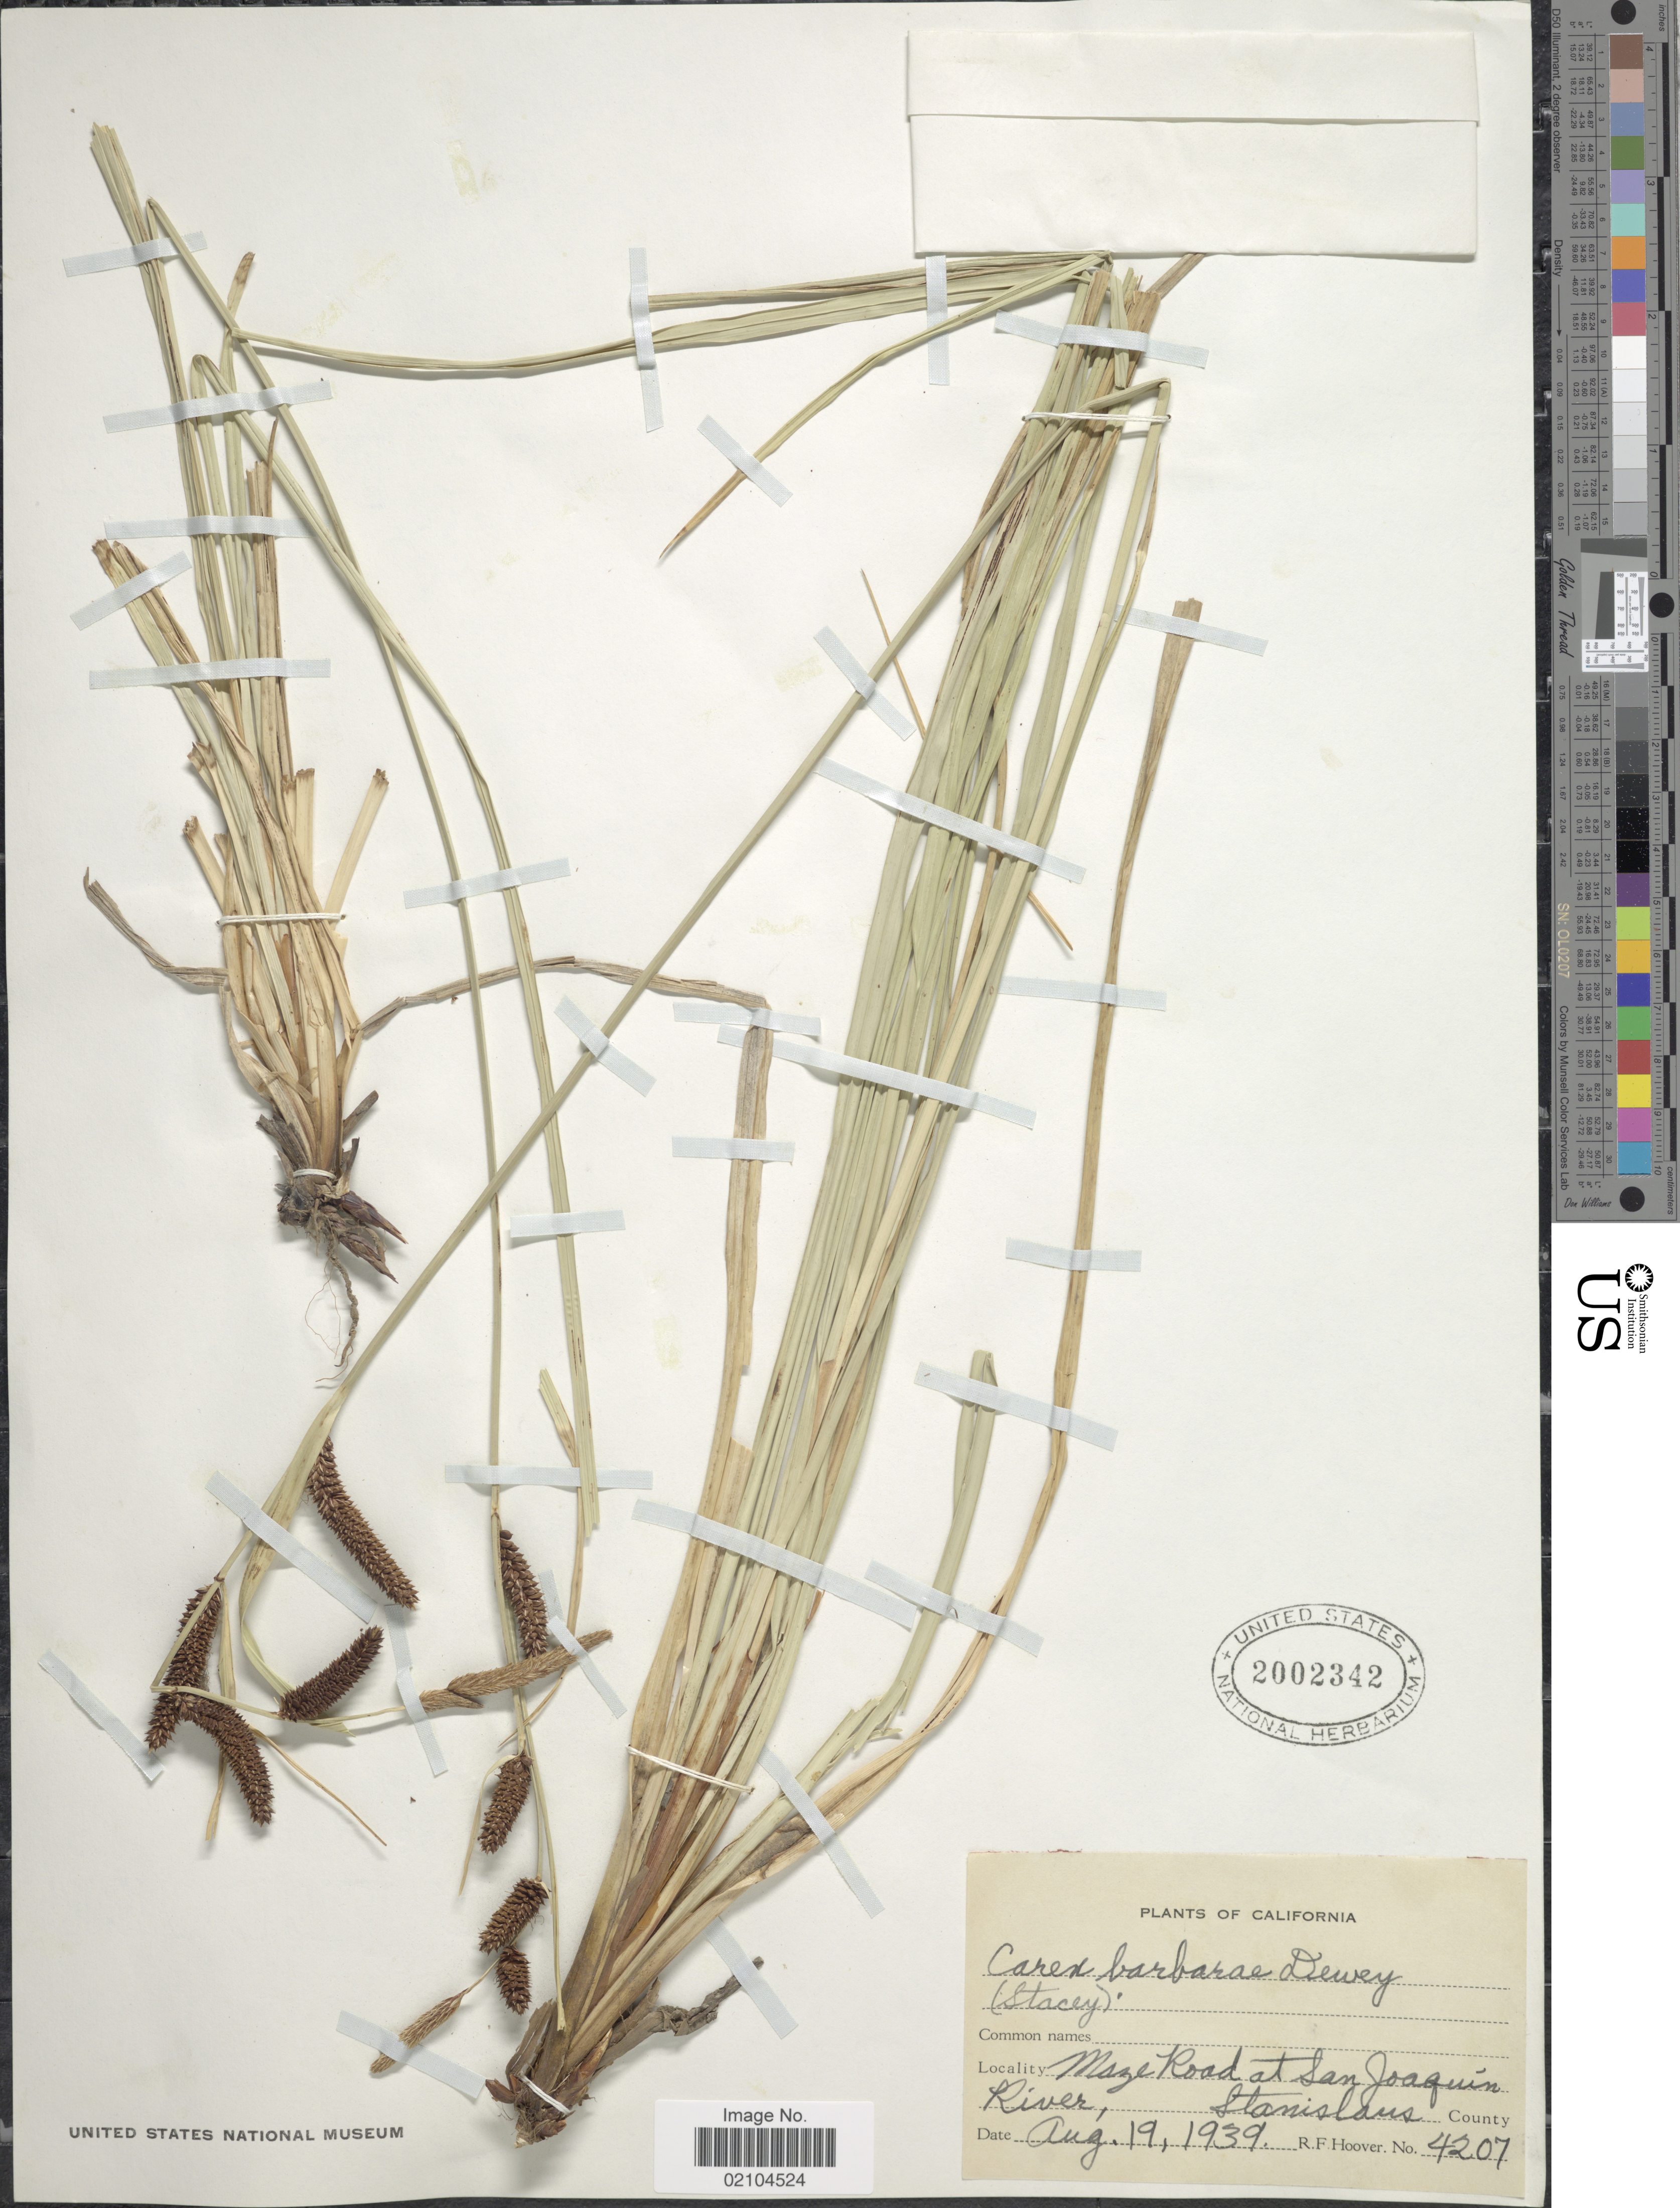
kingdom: Plantae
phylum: Tracheophyta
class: Liliopsida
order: Poales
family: Cyperaceae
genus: Carex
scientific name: Carex barbarae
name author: Dewey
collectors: R. F. Hoover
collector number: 4207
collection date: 1939-08-19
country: United States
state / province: California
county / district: Stanislaus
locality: Maze Road at San Joaquin River. Stanislaus County.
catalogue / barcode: US 2002342